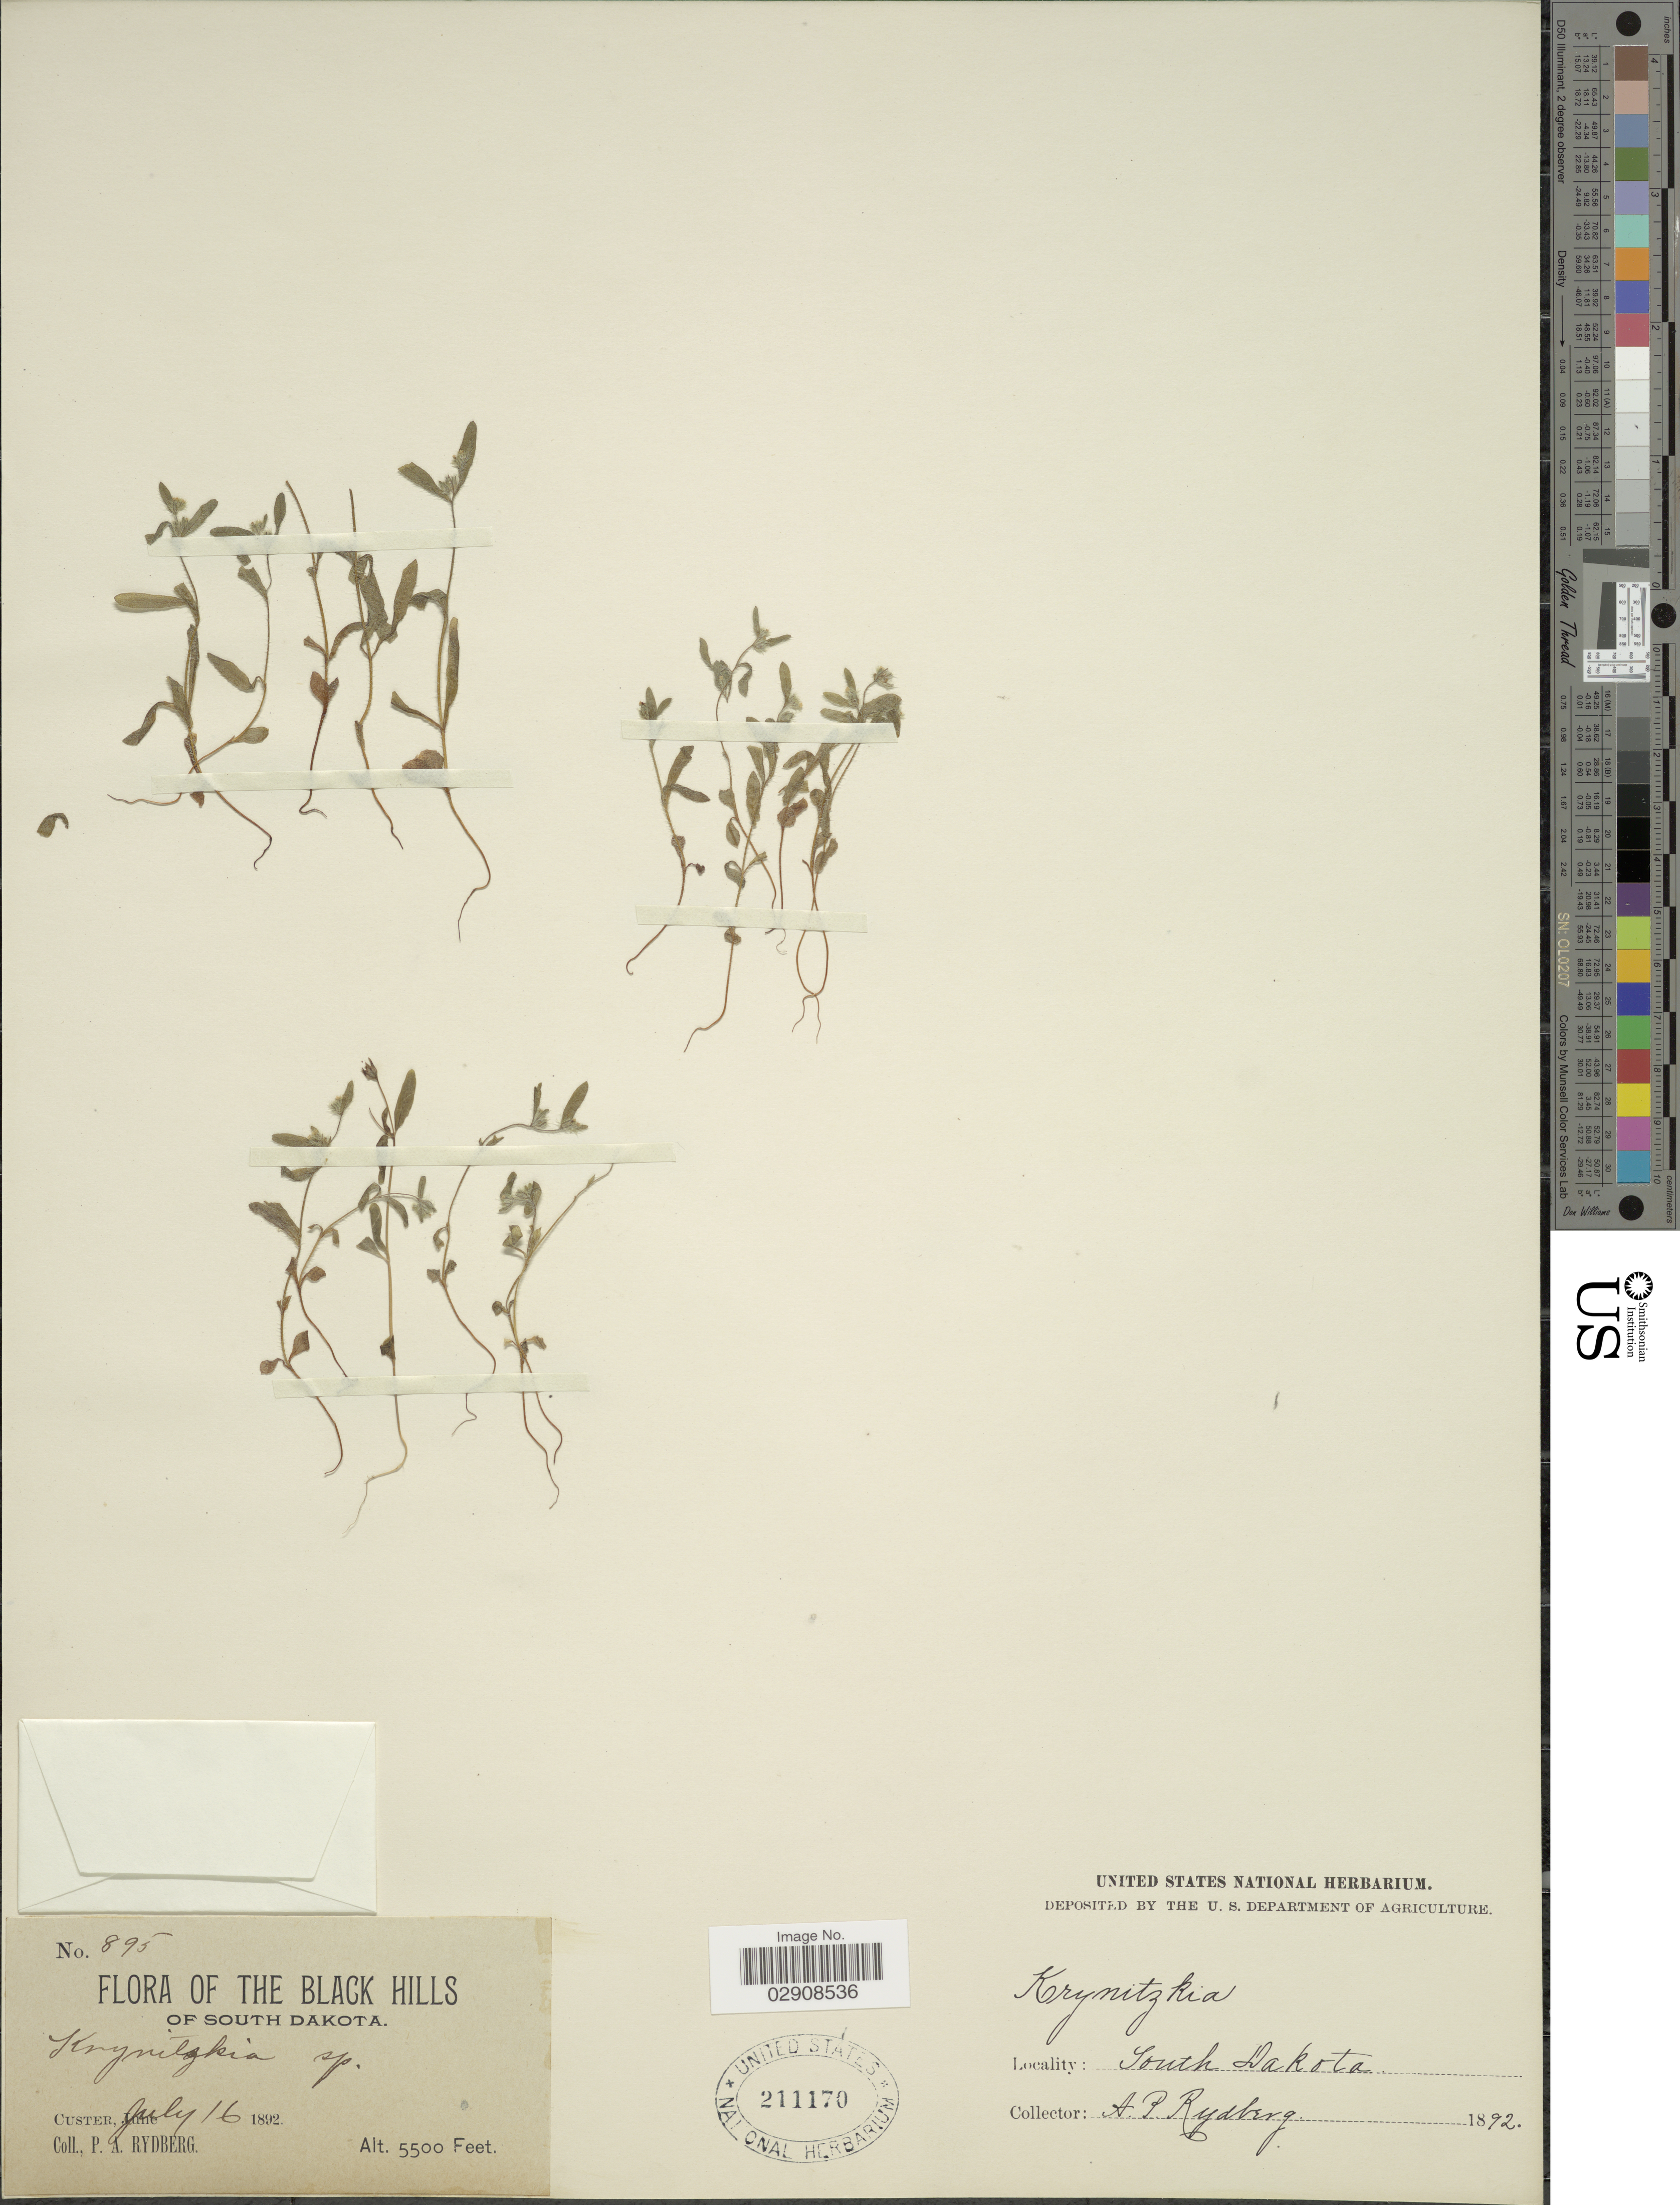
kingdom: Plantae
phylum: Tracheophyta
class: Magnoliopsida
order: Boraginales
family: Boraginaceae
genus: Cryptantha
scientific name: Cryptantha sp.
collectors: P. A. Rydberg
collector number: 895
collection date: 1892-07-16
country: United States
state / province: South Dakota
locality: Black Hills of South Dakota. Custer.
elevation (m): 1676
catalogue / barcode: US 211170